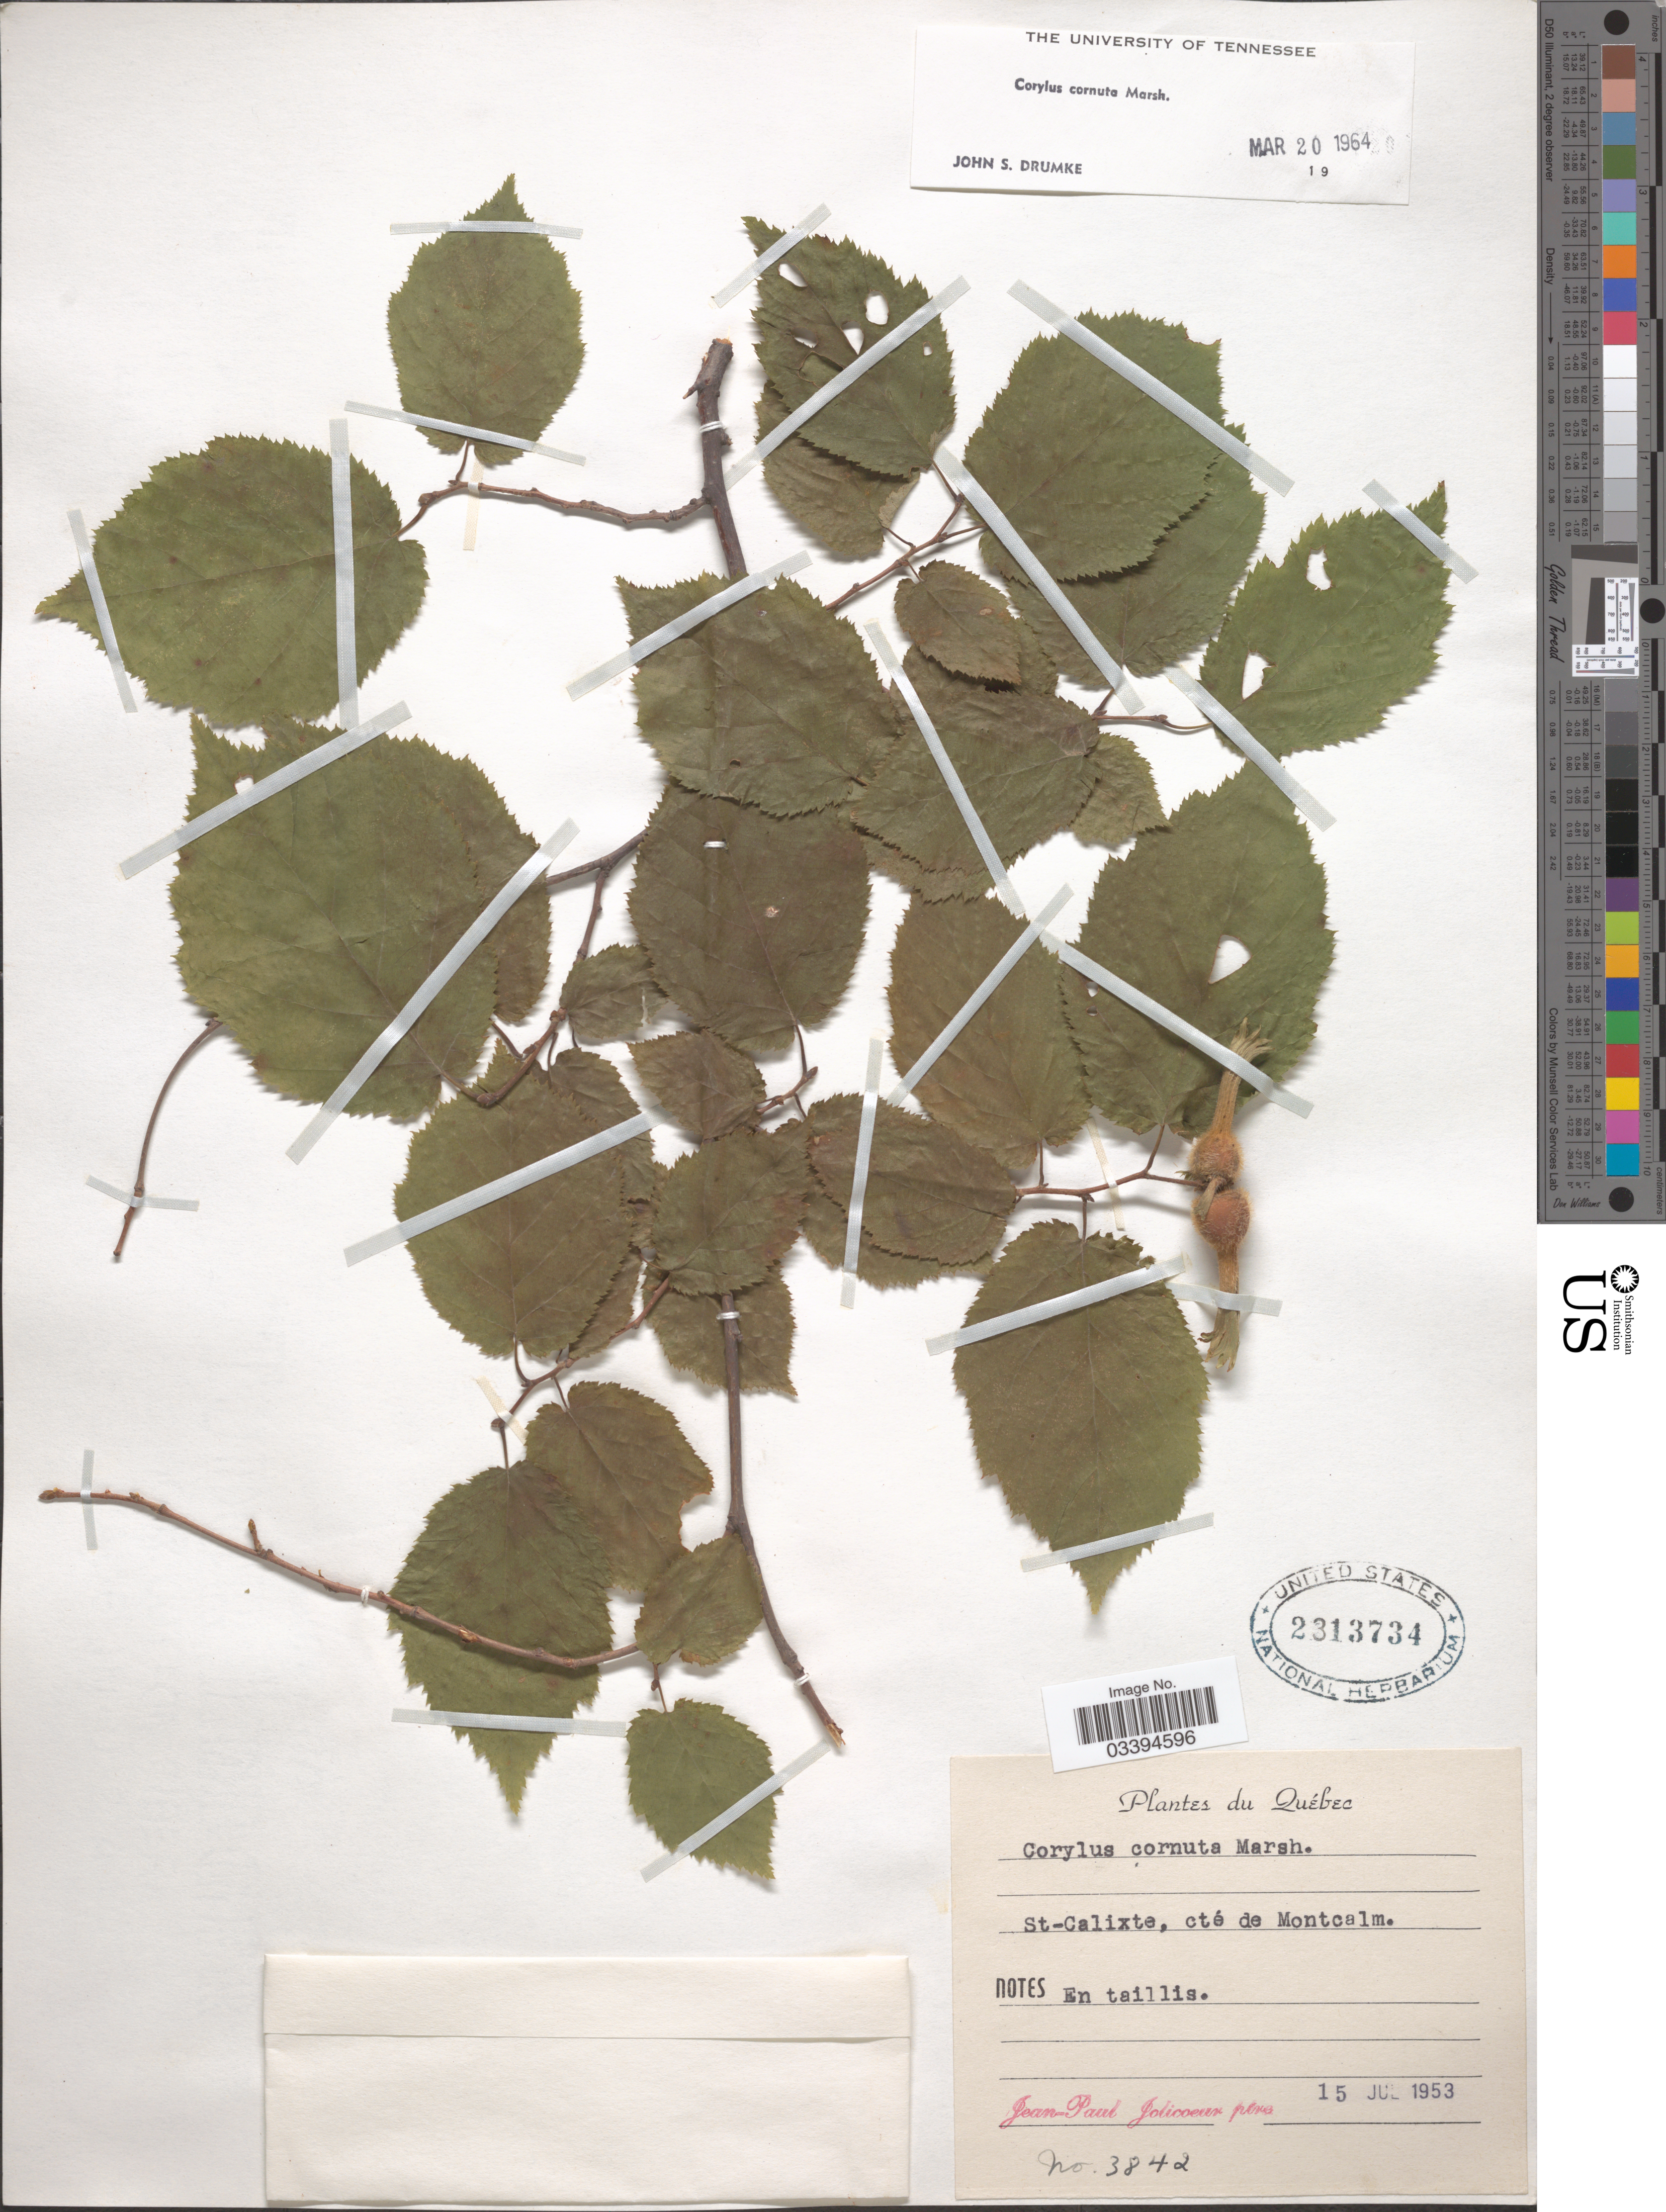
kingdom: Plantae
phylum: Tracheophyta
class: Magnoliopsida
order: Fagales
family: Betulaceae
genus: Corylus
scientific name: Corylus cornuta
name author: Marshall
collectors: J. Jolicoeur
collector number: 3842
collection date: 1953-07-15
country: Canada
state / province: Quebec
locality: St-Calixte, cté de Montcalm.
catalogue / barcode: US 2313734